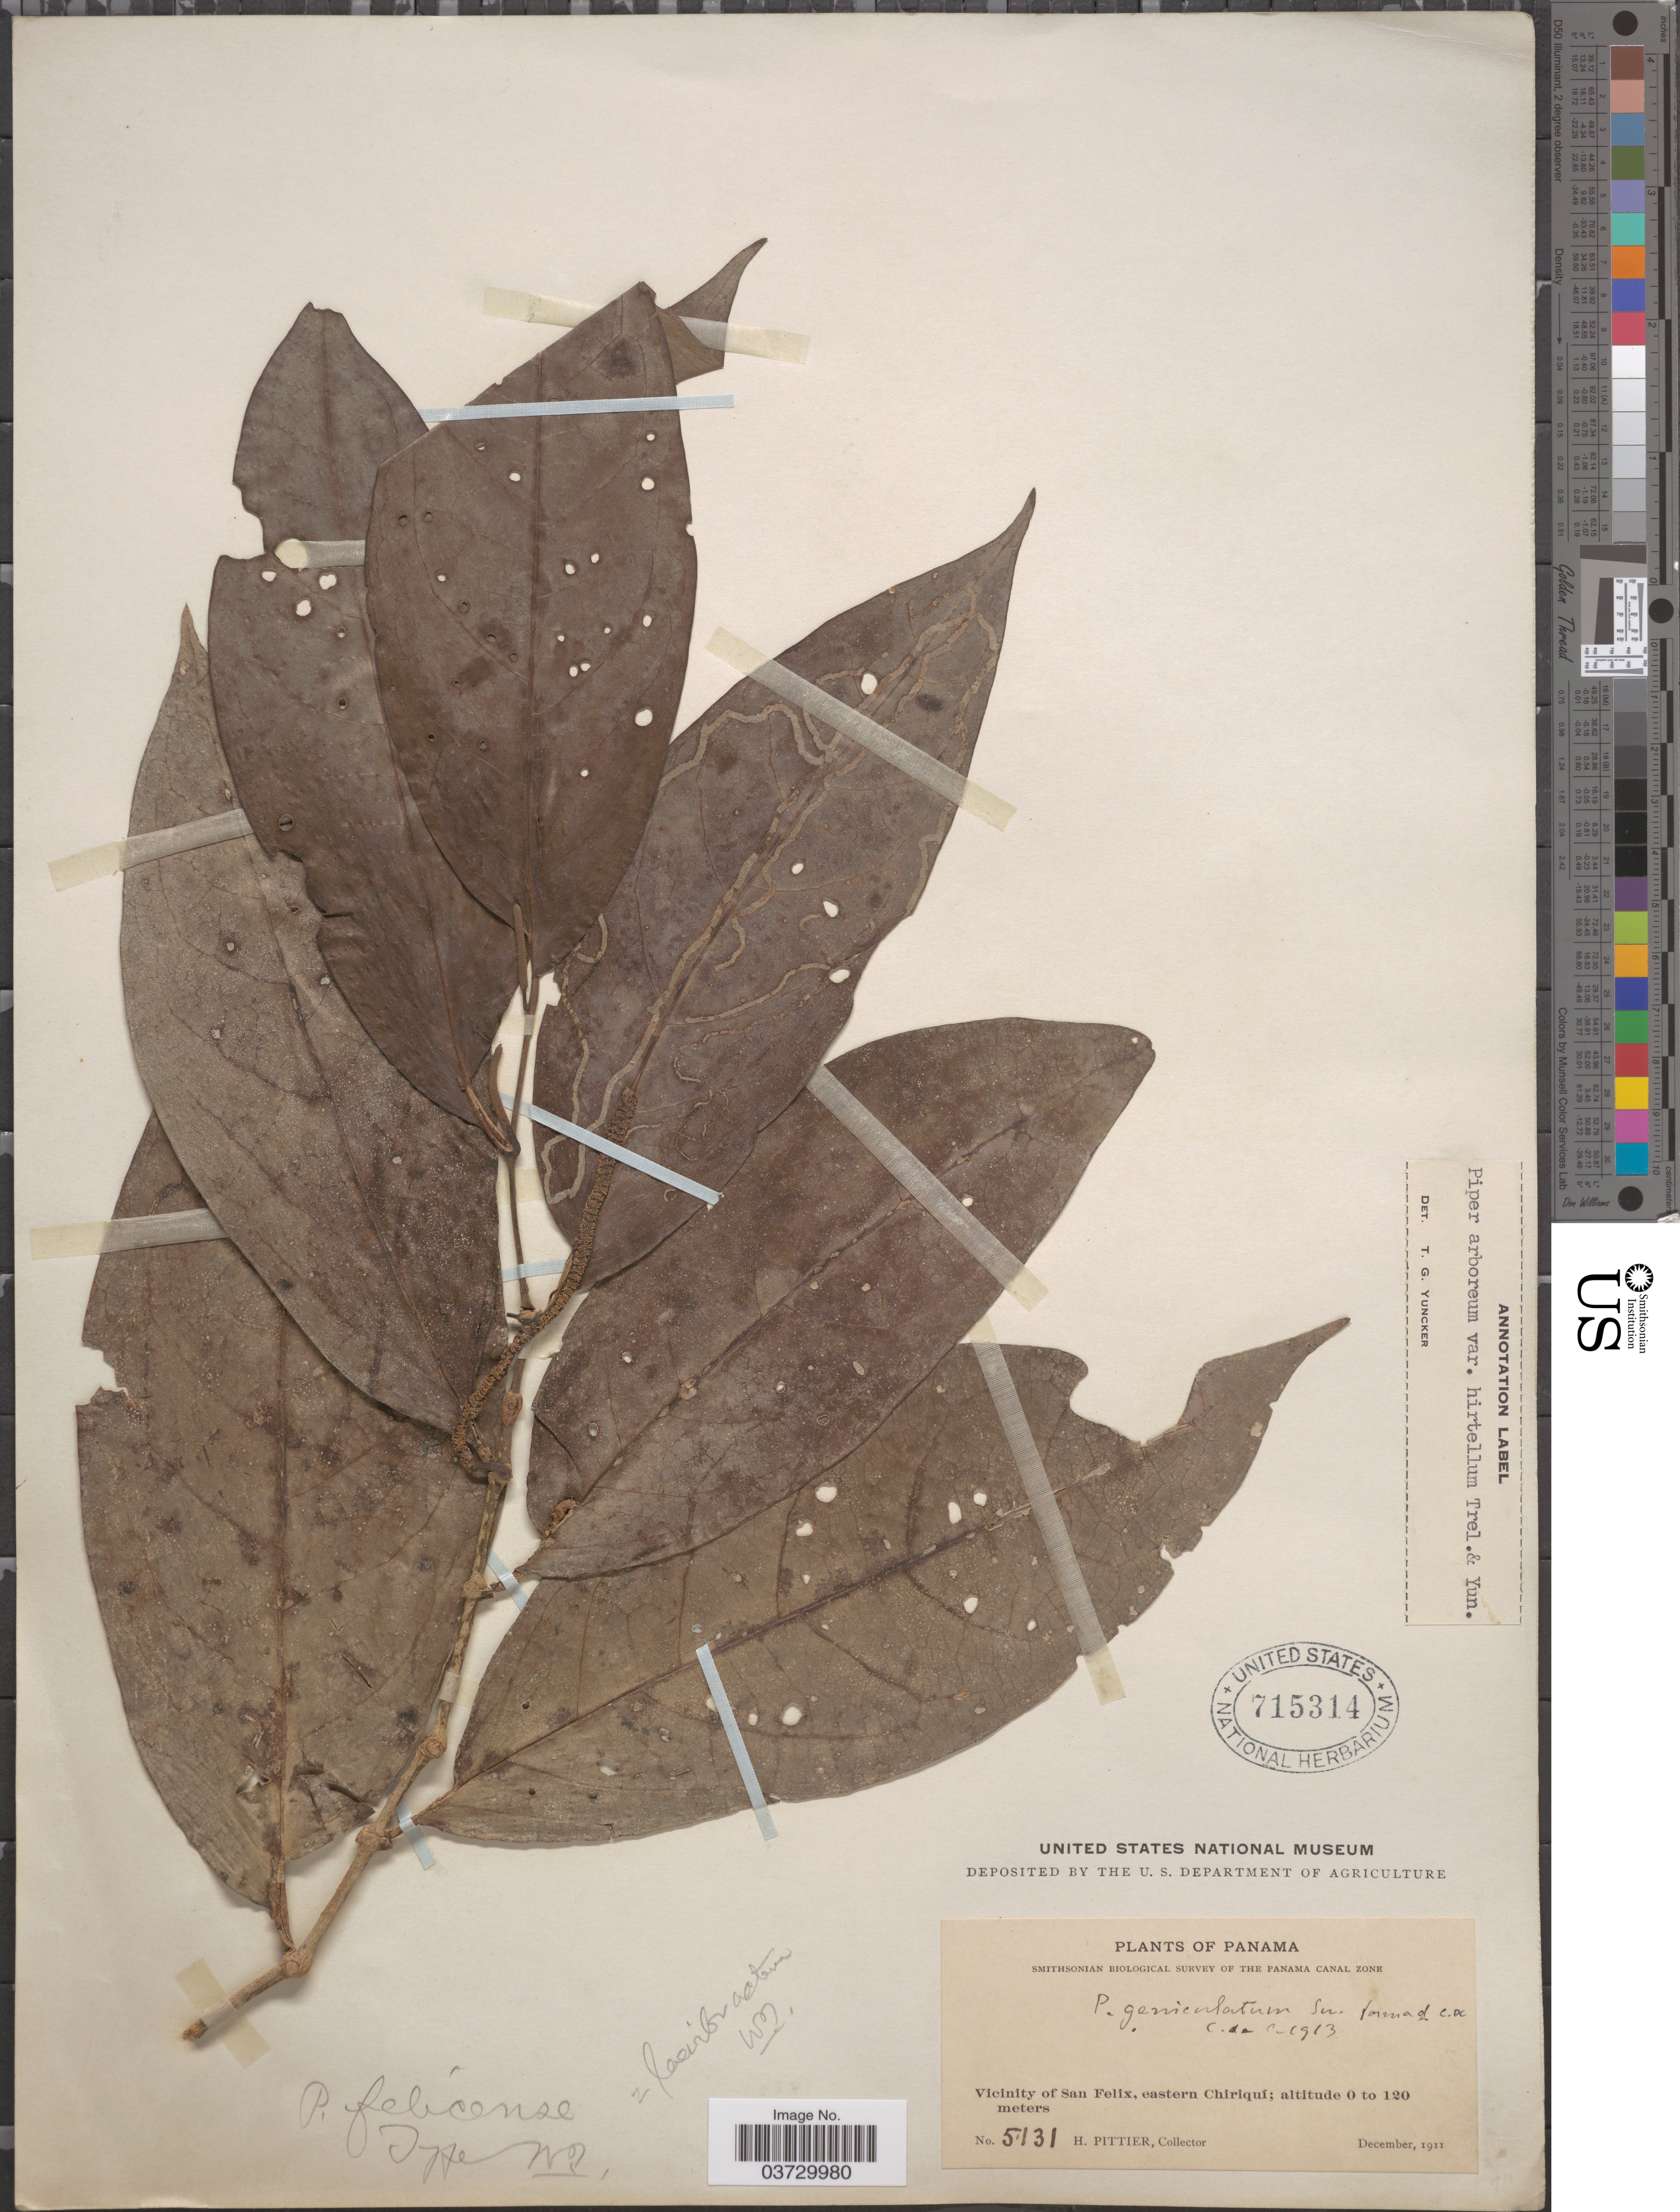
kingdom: Plantae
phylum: Tracheophyta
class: Magnoliopsida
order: Piperales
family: Piperaceae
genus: Piper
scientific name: Piper arboreum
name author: Aubl.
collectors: H. F. Pittier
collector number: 5131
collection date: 1911-12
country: Panama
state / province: Chiriqui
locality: The Panama Canal Zone. Vicinity of San Felix, eastern Chiriquí.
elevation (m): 0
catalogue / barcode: US 715314